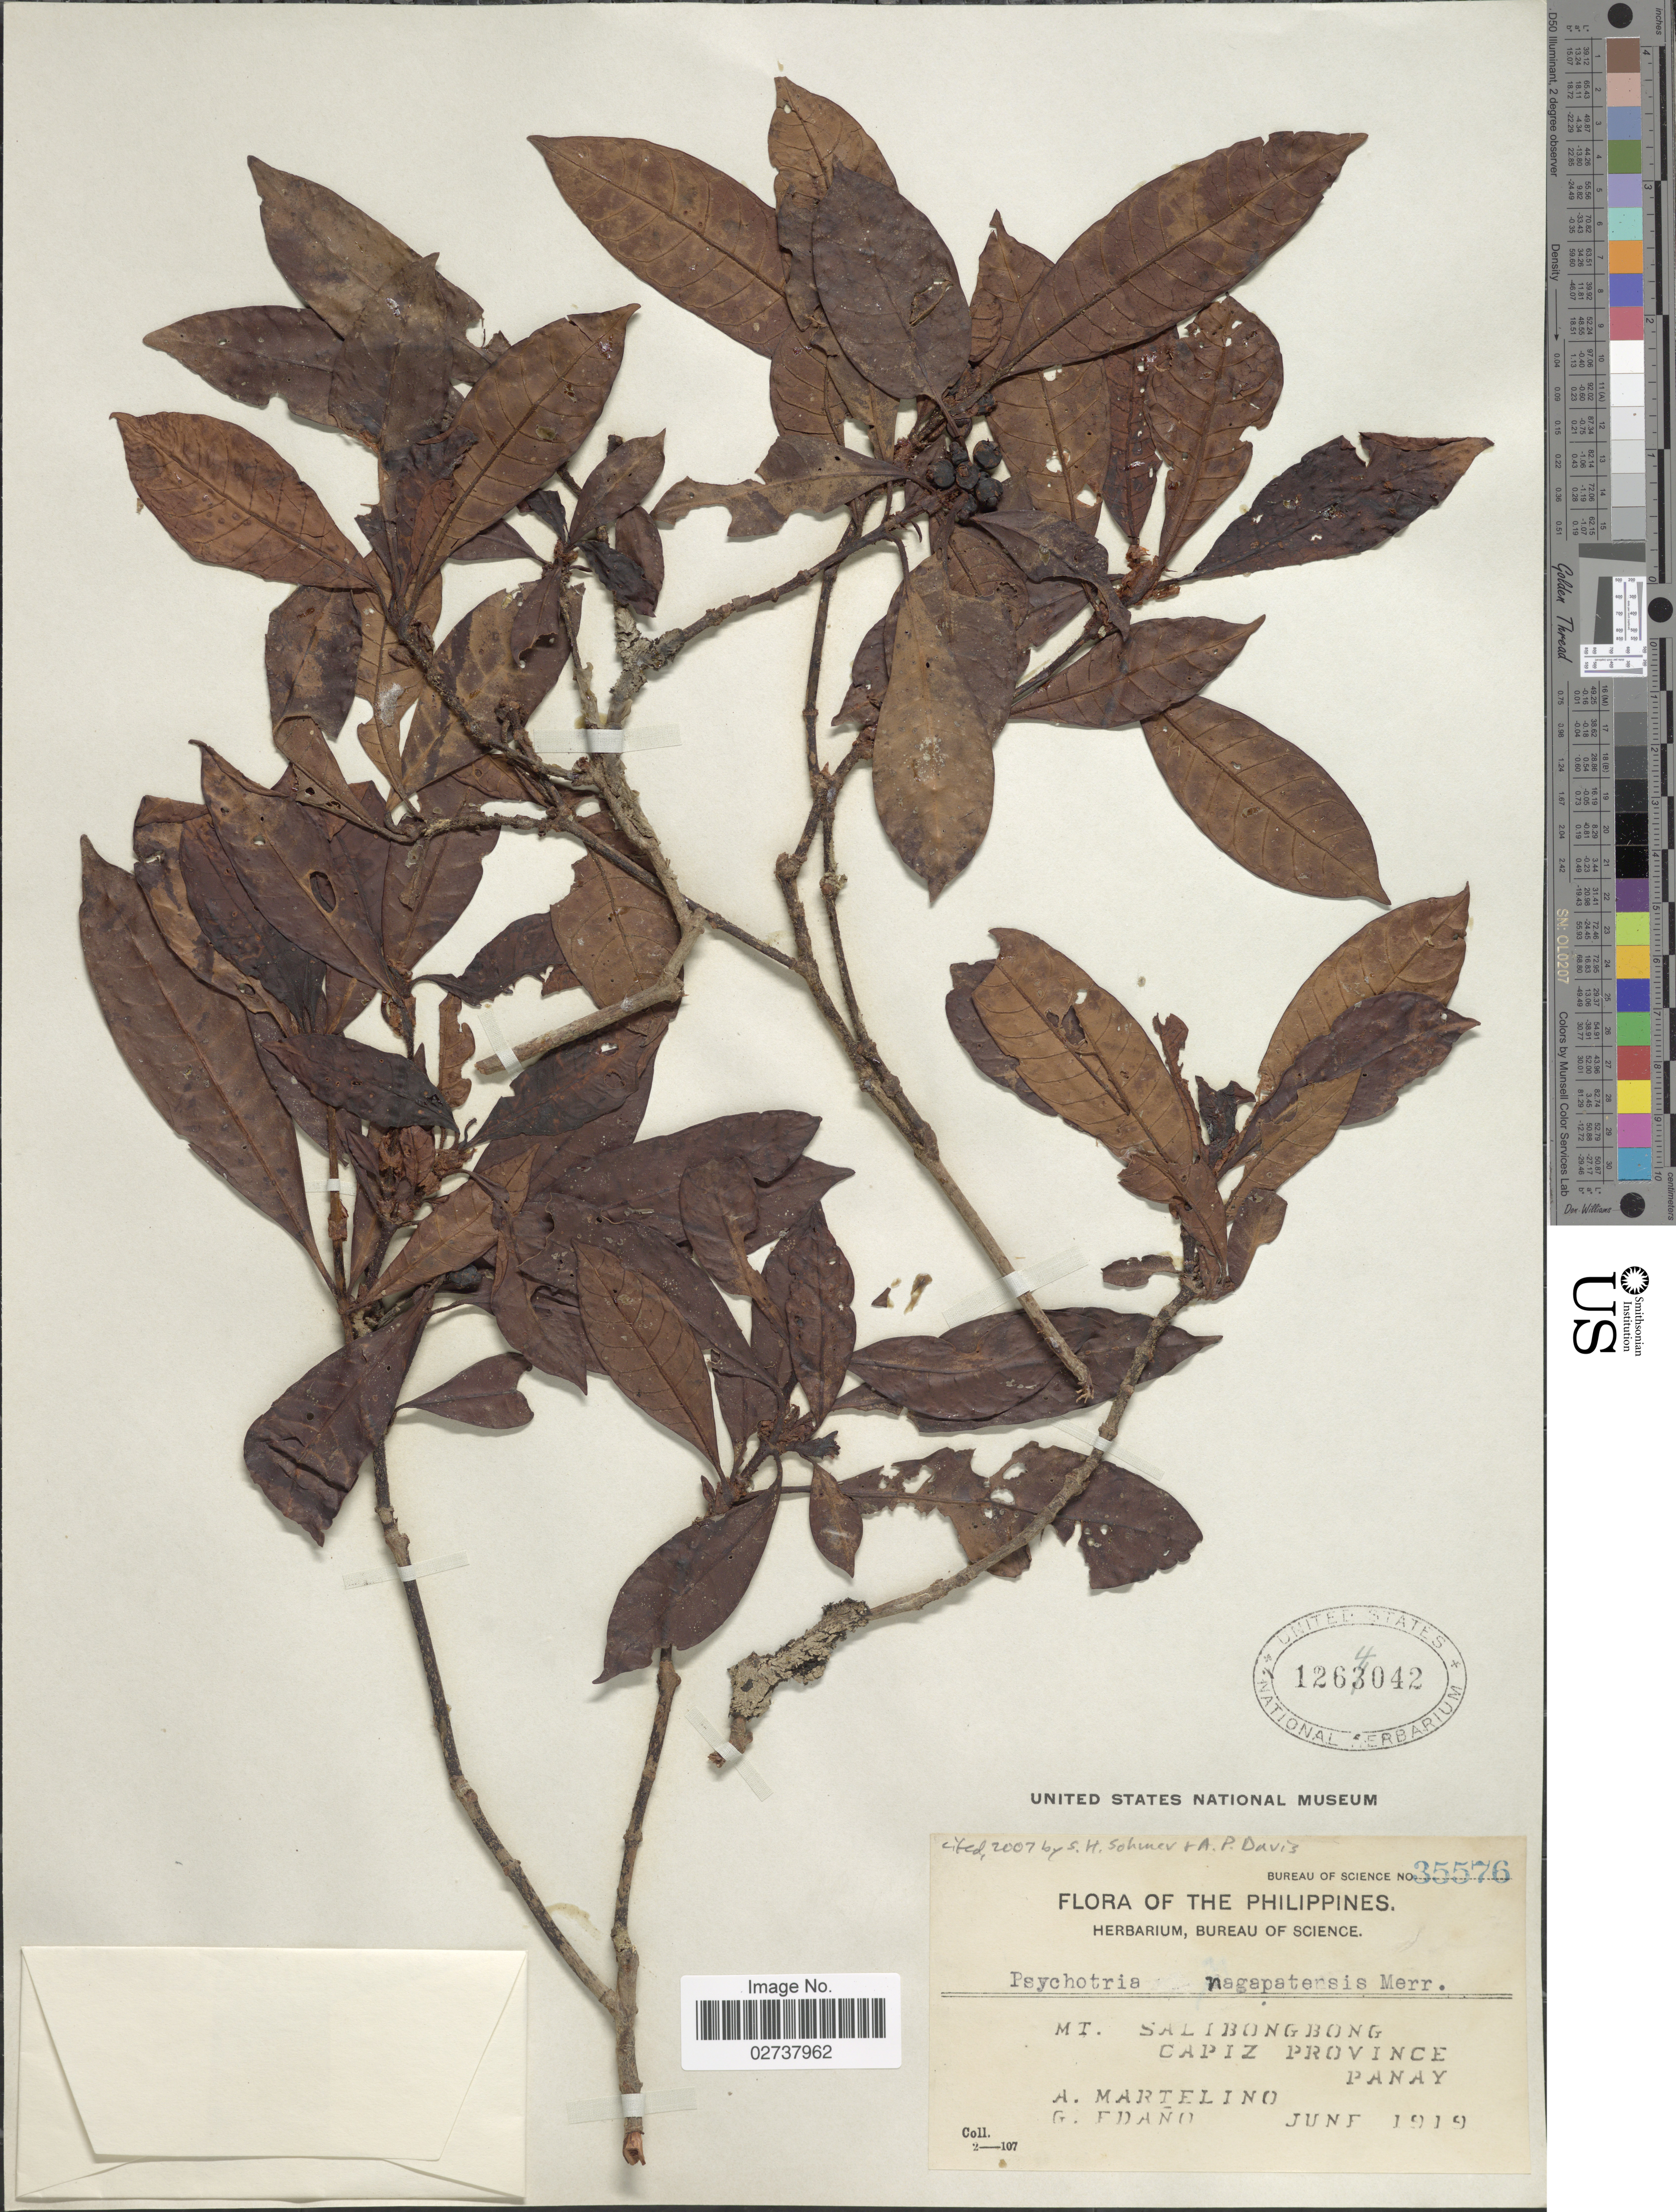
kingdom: Plantae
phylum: Tracheophyta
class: Magnoliopsida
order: Gentianales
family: Rubiaceae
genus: Psychotria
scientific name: Psychotria nagapatensis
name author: Merr.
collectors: A. Martelino & G. Edaño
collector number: Bureau of Science 35576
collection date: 1919-06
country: Philippines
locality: Mt. Salibongbong, Capiz Province, Panay.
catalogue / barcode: US 1264042